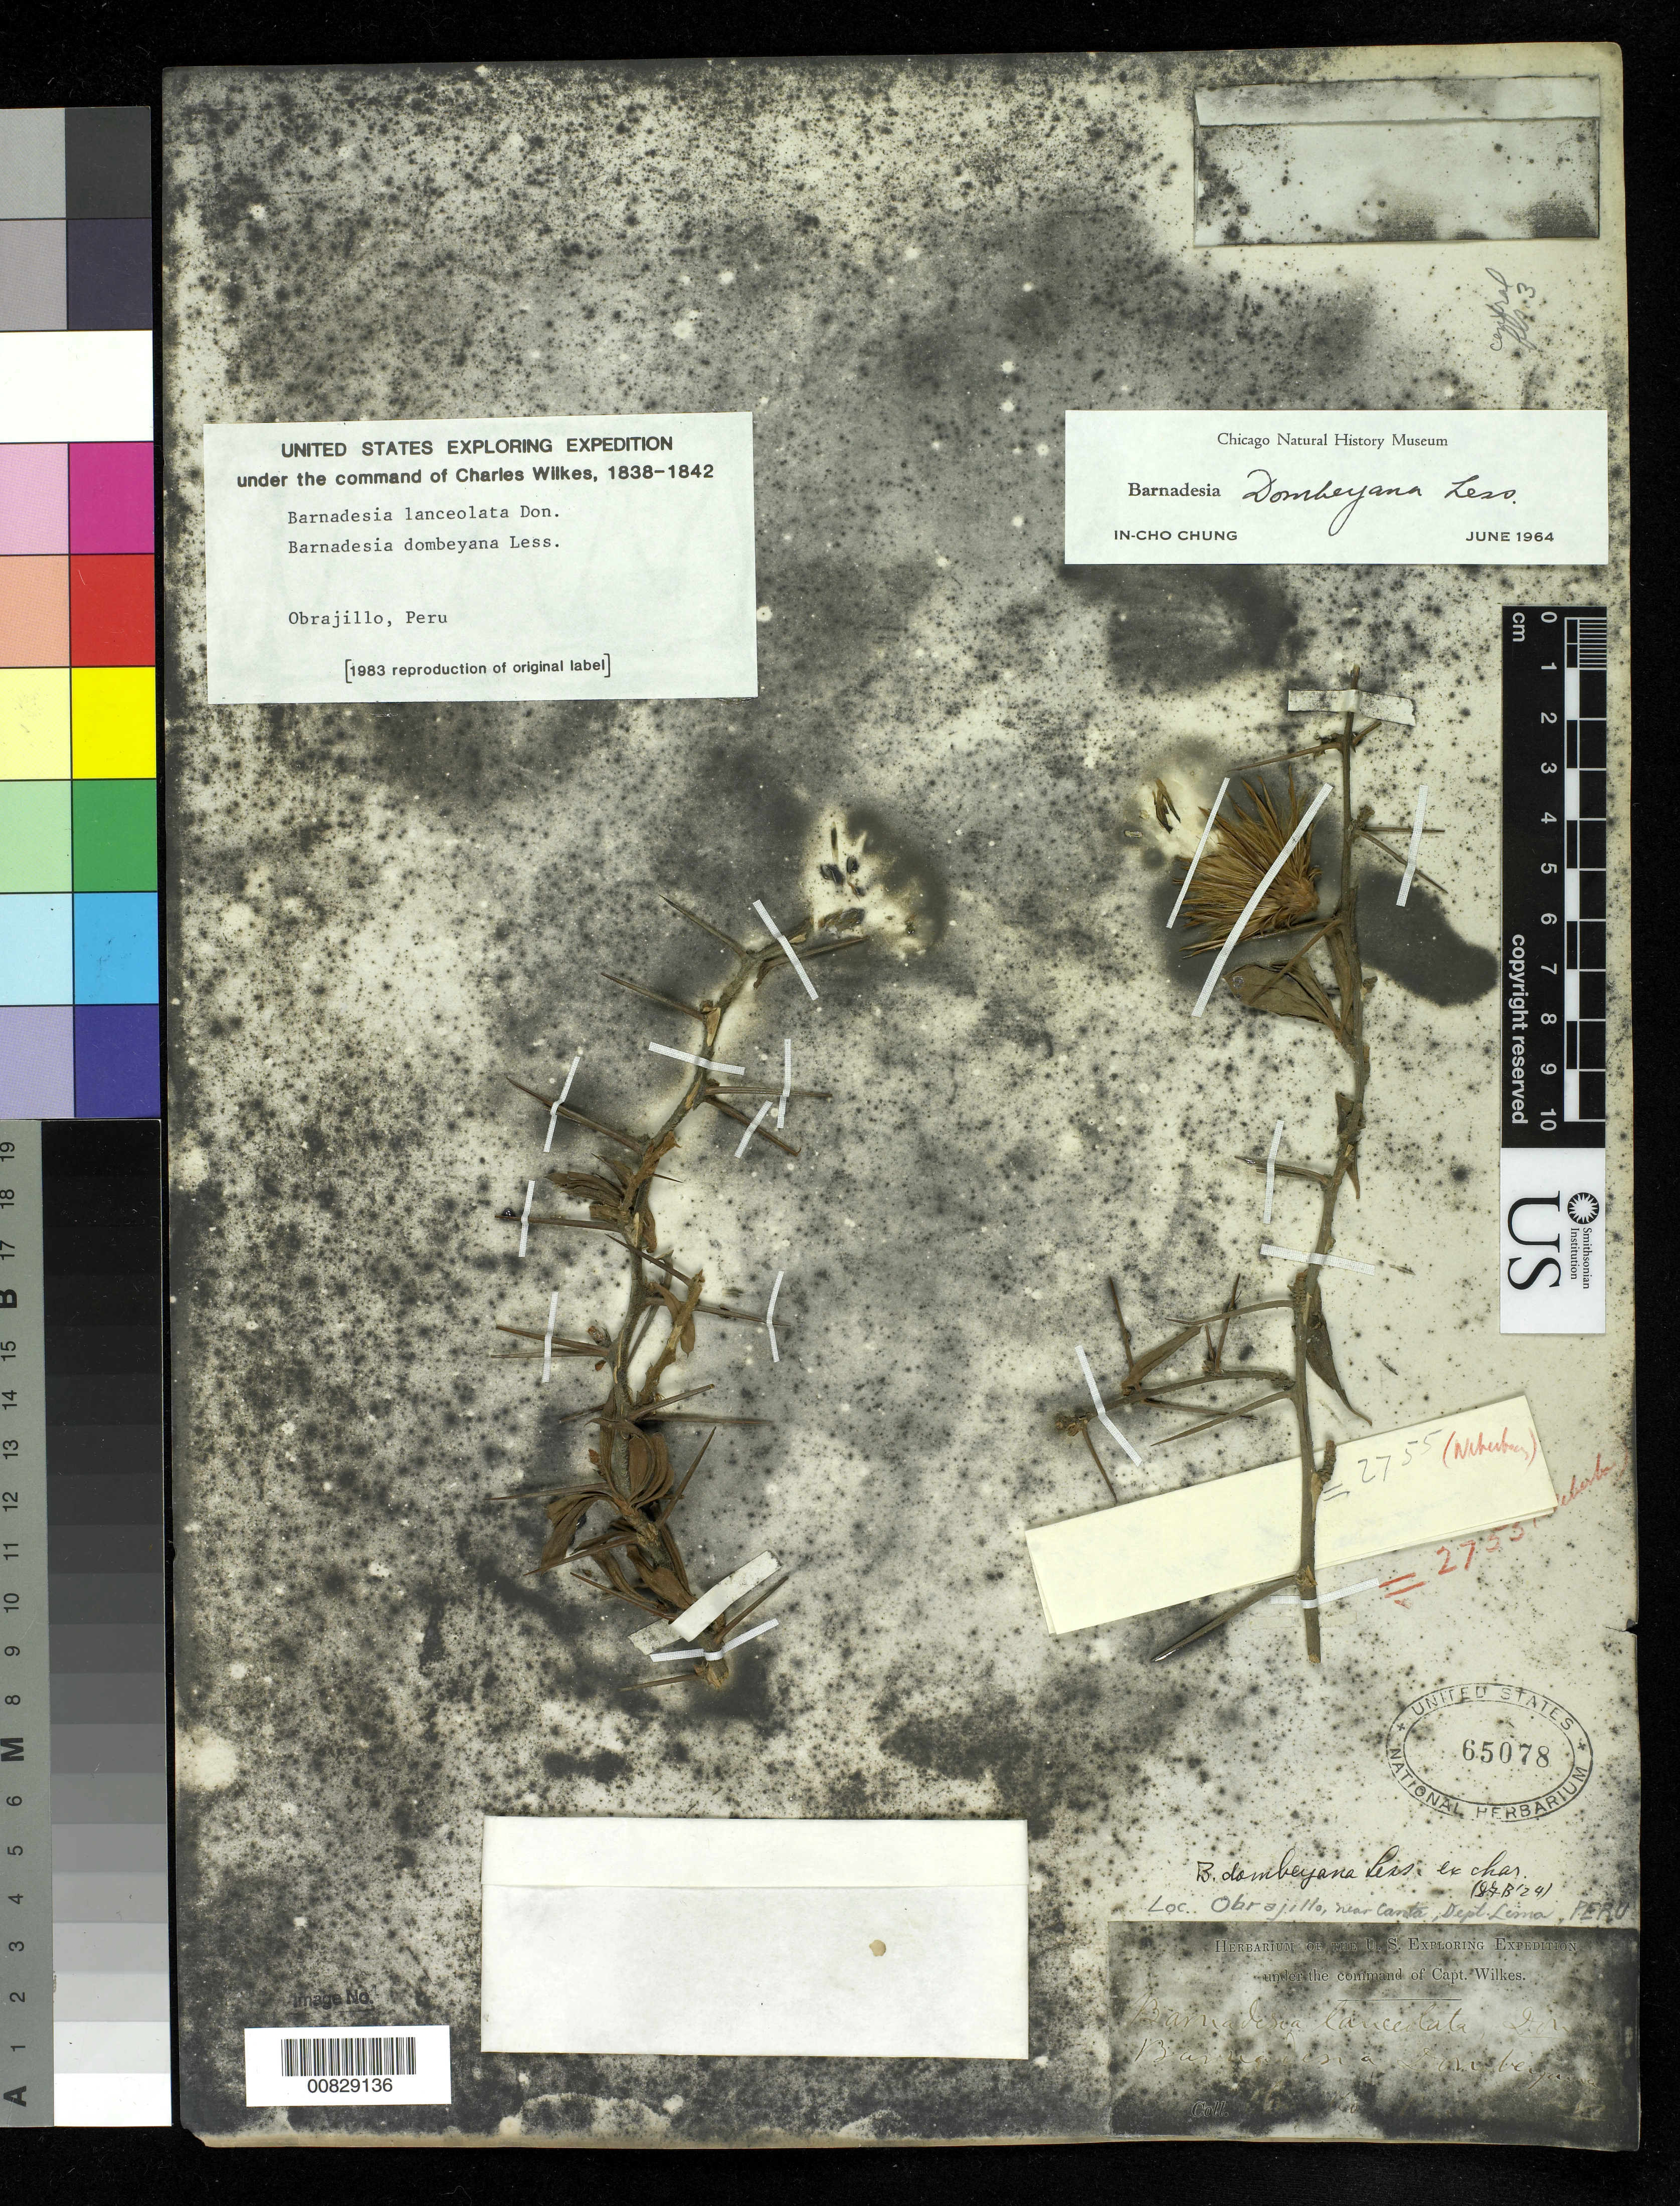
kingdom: Plantae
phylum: Tracheophyta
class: Magnoliopsida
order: Asterales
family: Asteraceae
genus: Barnadesia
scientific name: Barnadesia dombeyana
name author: Less.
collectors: Wilkes Explor. Exped.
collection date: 1838/1842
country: Peru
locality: Obrajillo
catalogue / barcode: US 65078